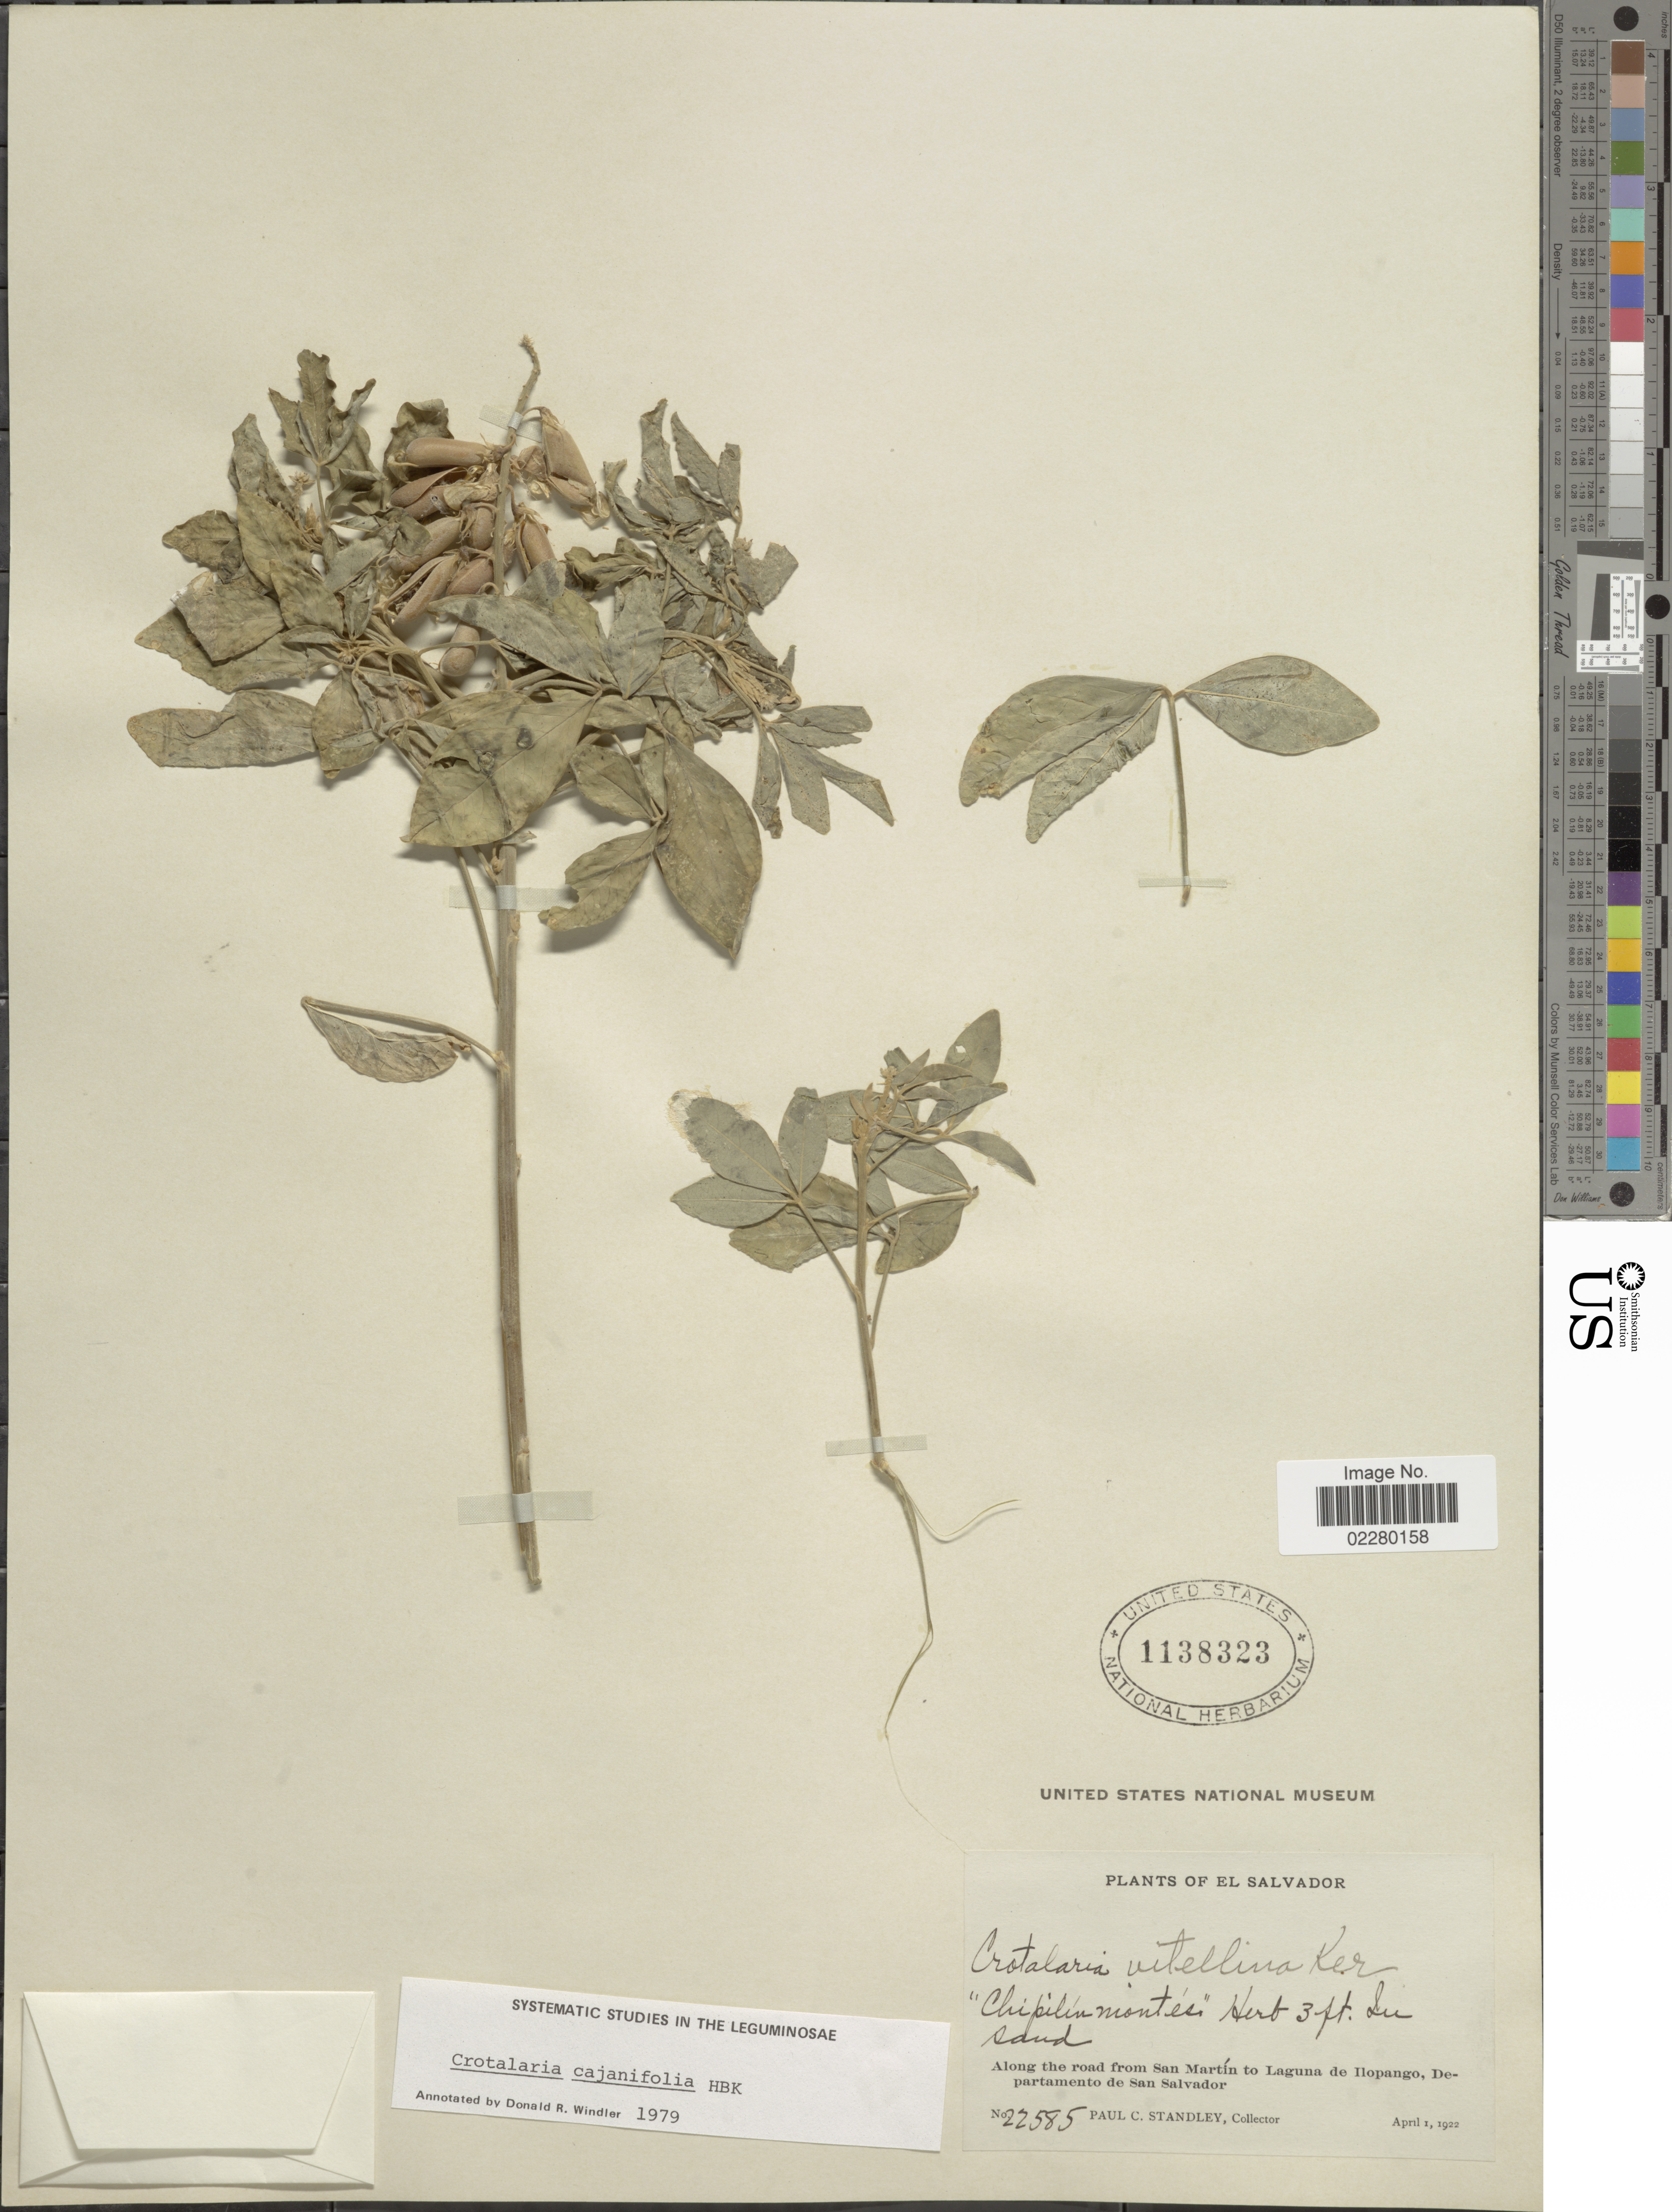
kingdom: Plantae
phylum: Tracheophyta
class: Magnoliopsida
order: Fabales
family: Fabaceae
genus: Crotalaria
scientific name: Crotalaria cajanifolia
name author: Kunth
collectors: P. C. Standley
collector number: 22585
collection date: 1922-04-01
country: El Salvador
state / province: San Salvador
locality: Along the road from San Martín to Laguna de Hopango, Departamento de San Salvador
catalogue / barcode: US 1138323